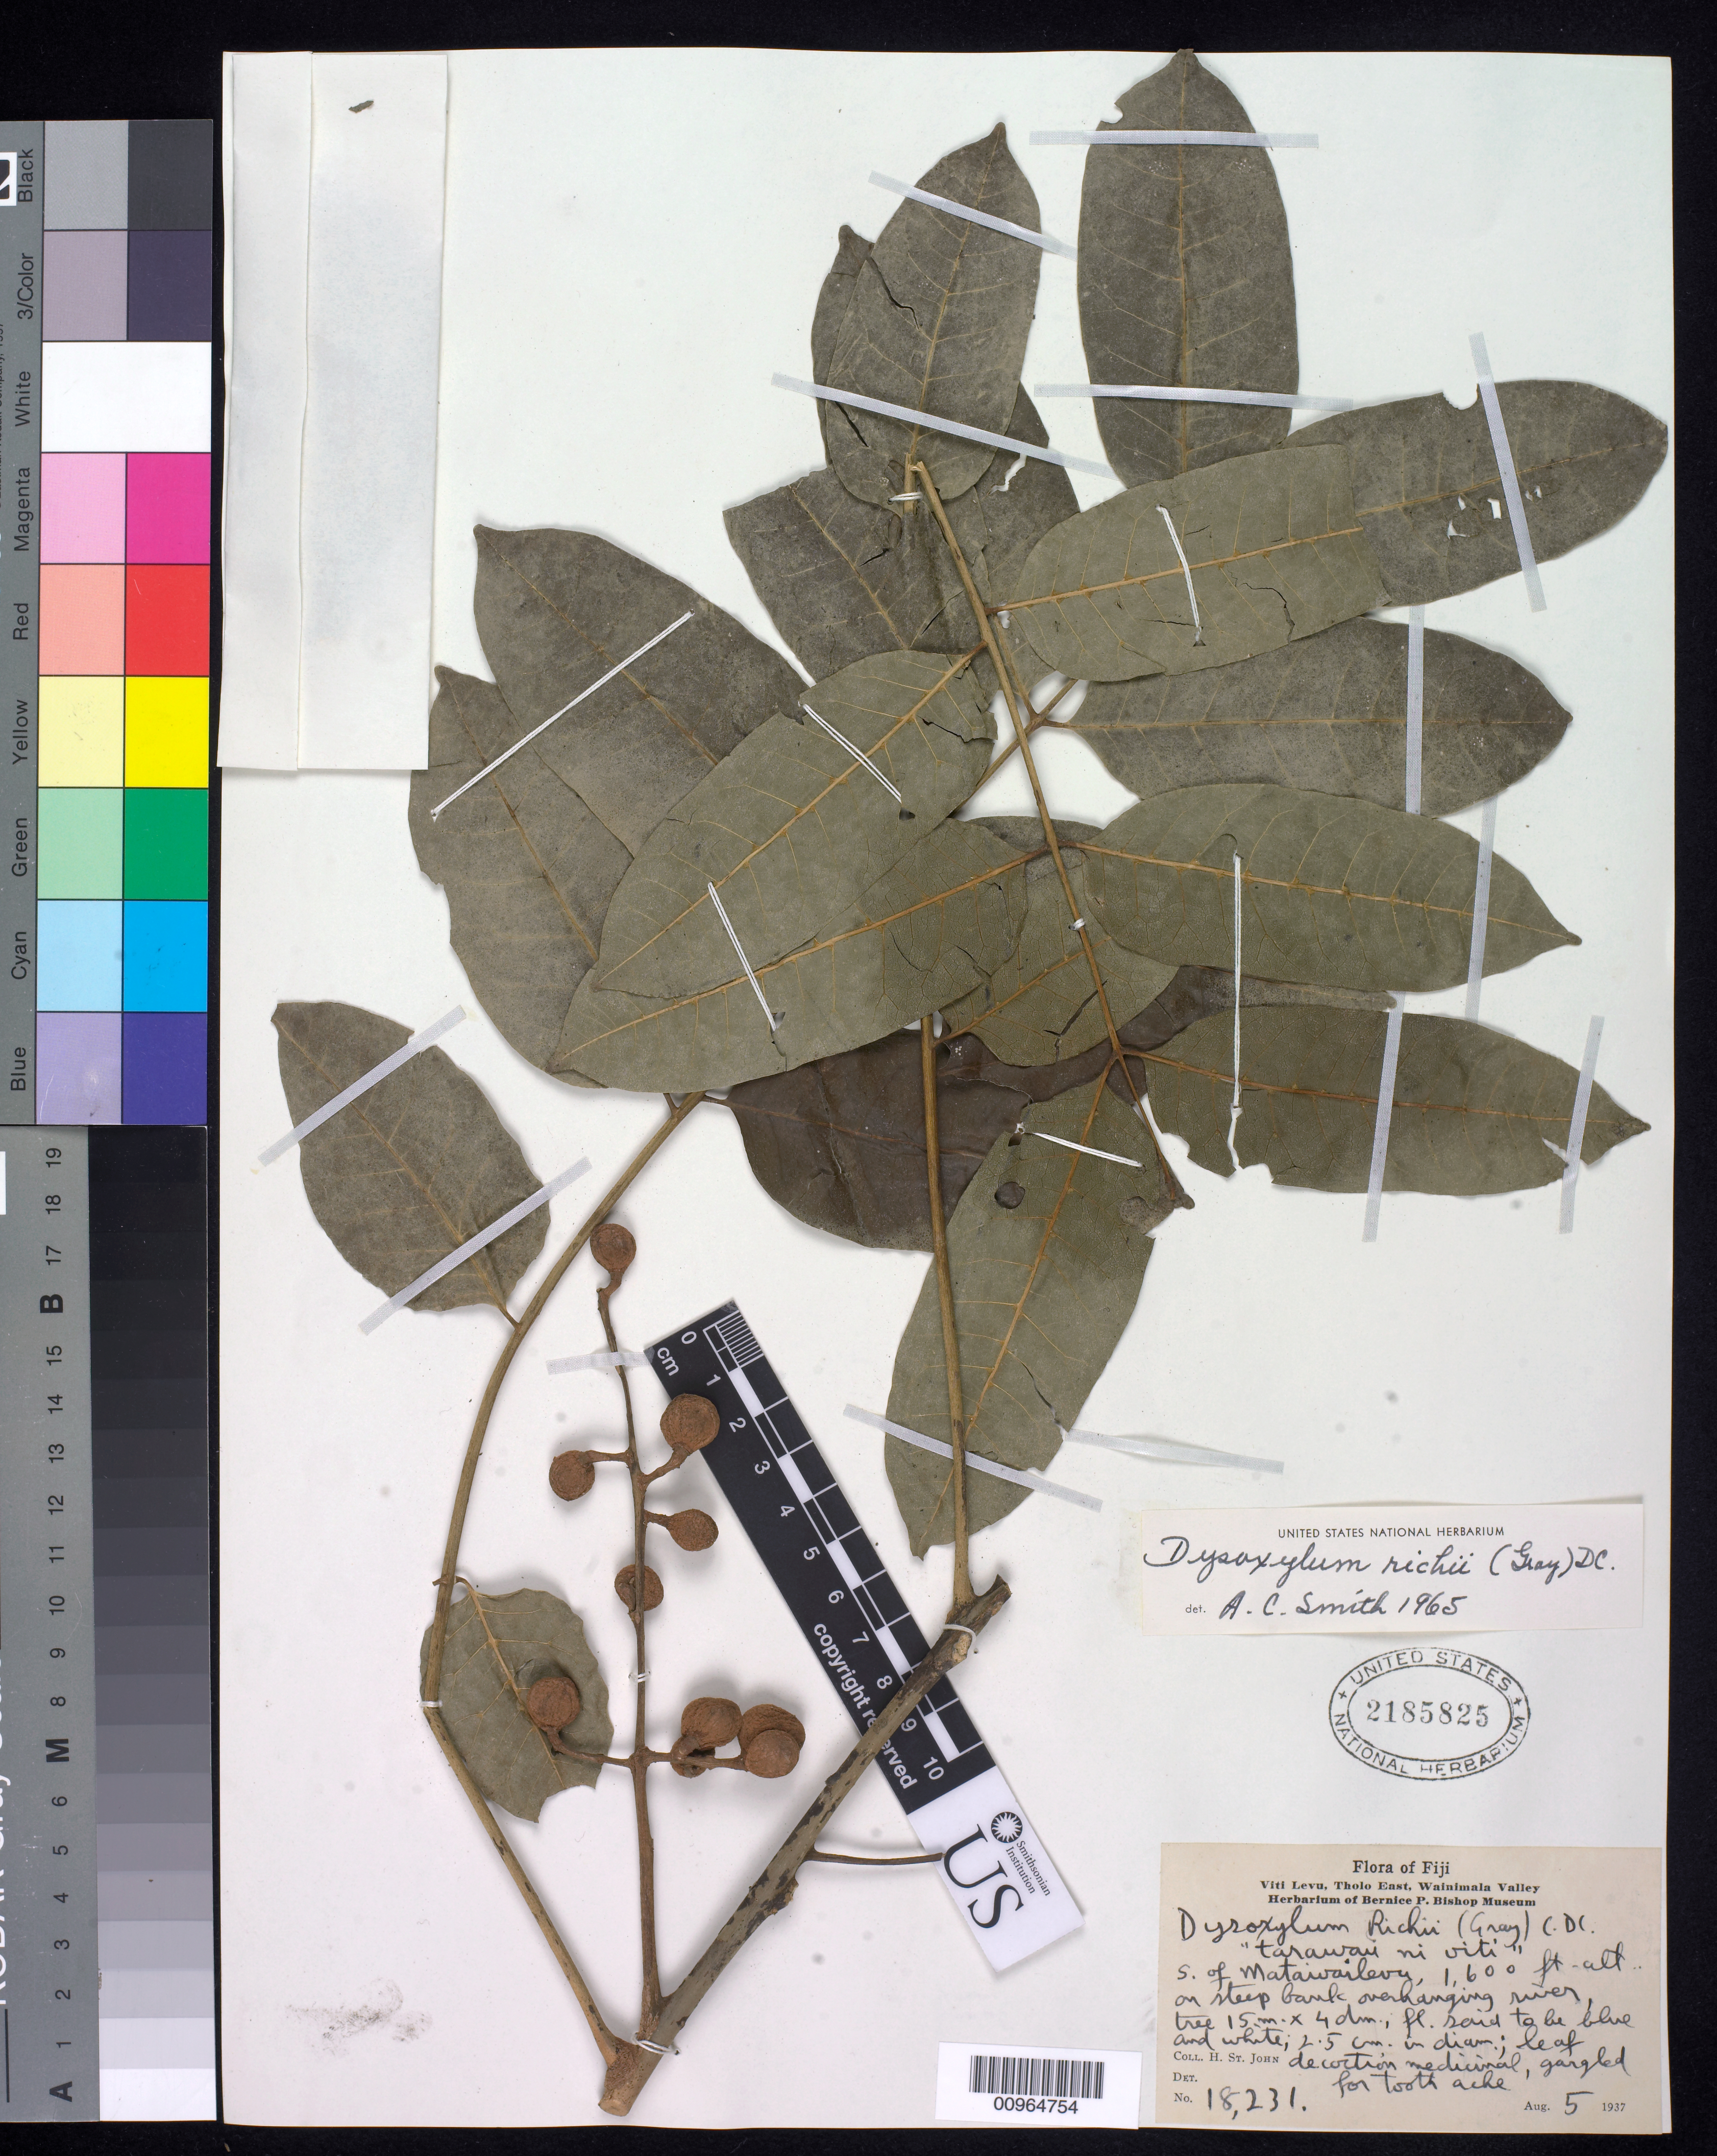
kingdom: Plantae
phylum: Tracheophyta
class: Magnoliopsida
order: Sapindales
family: Meliaceae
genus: Didymocheton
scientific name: Didymocheton alliaceus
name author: (G. Forst.) Mabb.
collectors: C. A. Smith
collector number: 18231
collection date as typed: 05 Aug 1937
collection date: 1937-08-05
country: Fiji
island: Viti Levu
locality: Viti Levu, Tholo East, Wainimalu Valley; S. of Mataiwailevu, on steep bank overhanging river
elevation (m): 488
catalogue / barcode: US 2185825